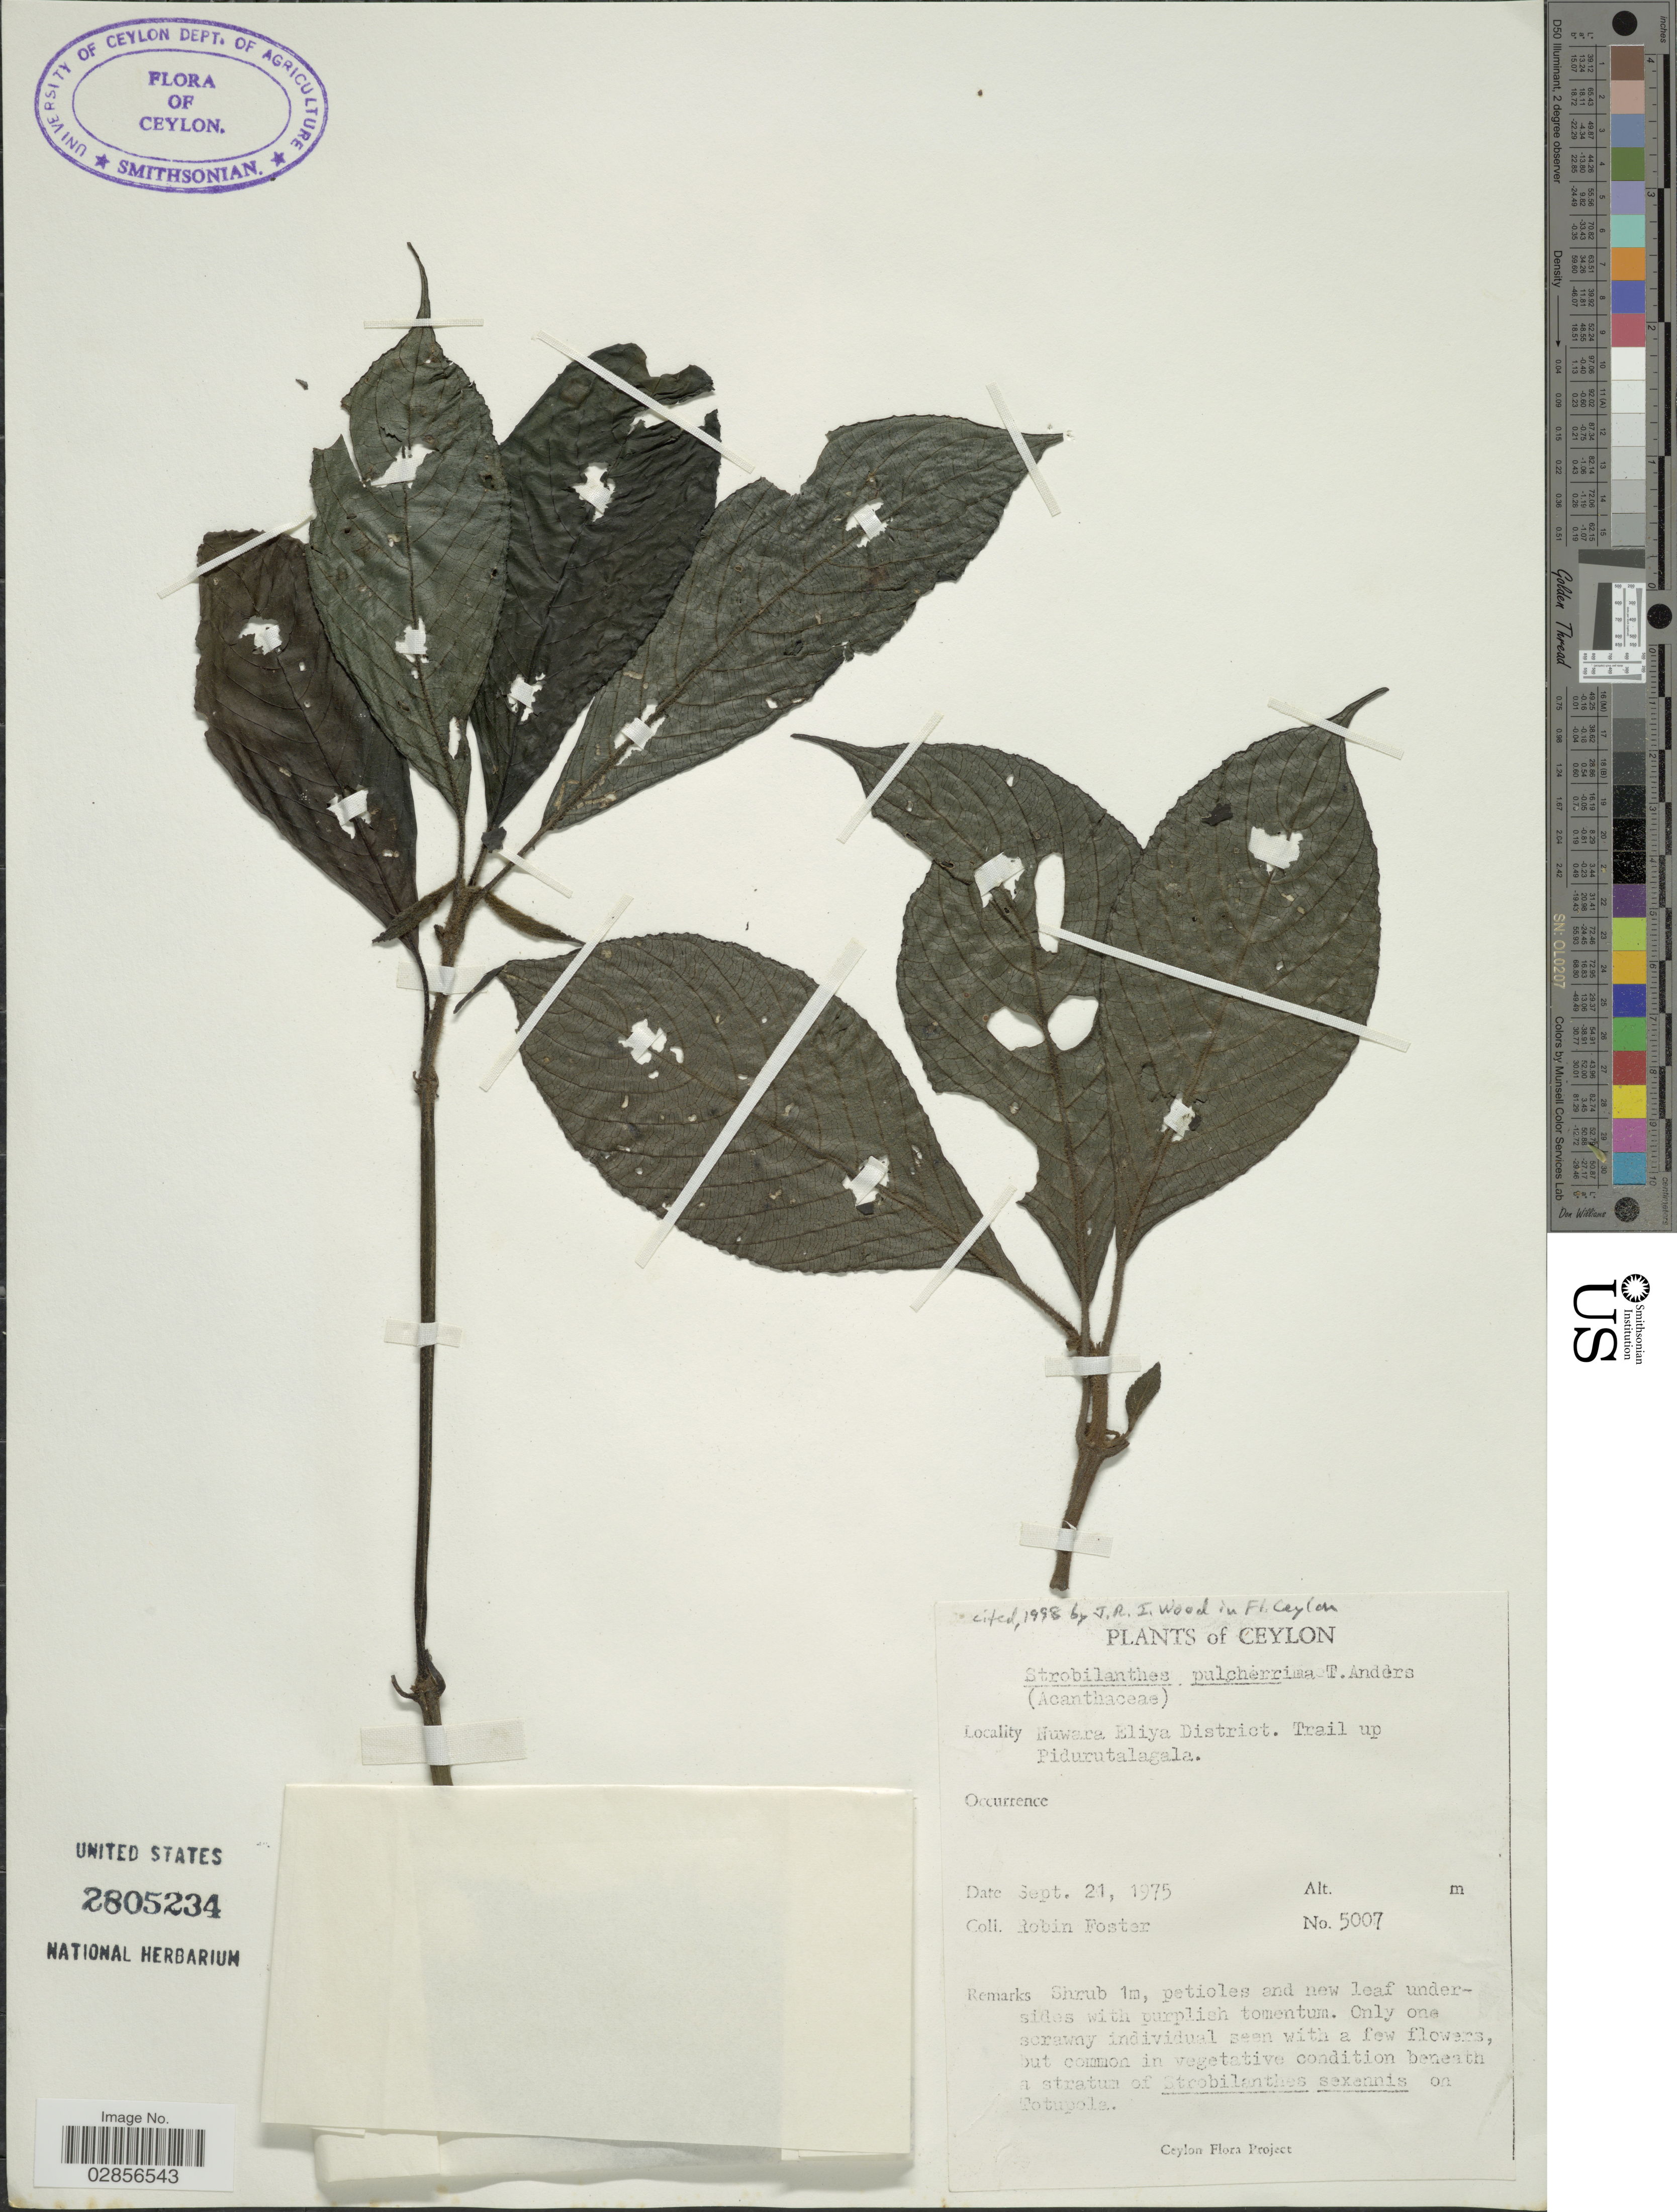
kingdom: Plantae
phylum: Tracheophyta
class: Magnoliopsida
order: Lamiales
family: Acanthaceae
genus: Strobilanthes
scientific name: Strobilanthes pulcherrima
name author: T. Anderson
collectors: R. B. Foster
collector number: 5007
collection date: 1975-09-21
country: Sri Lanka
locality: Ceylon, Nuwara Eliya District. Trail up Pidurutalagala.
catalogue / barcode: US 2805234